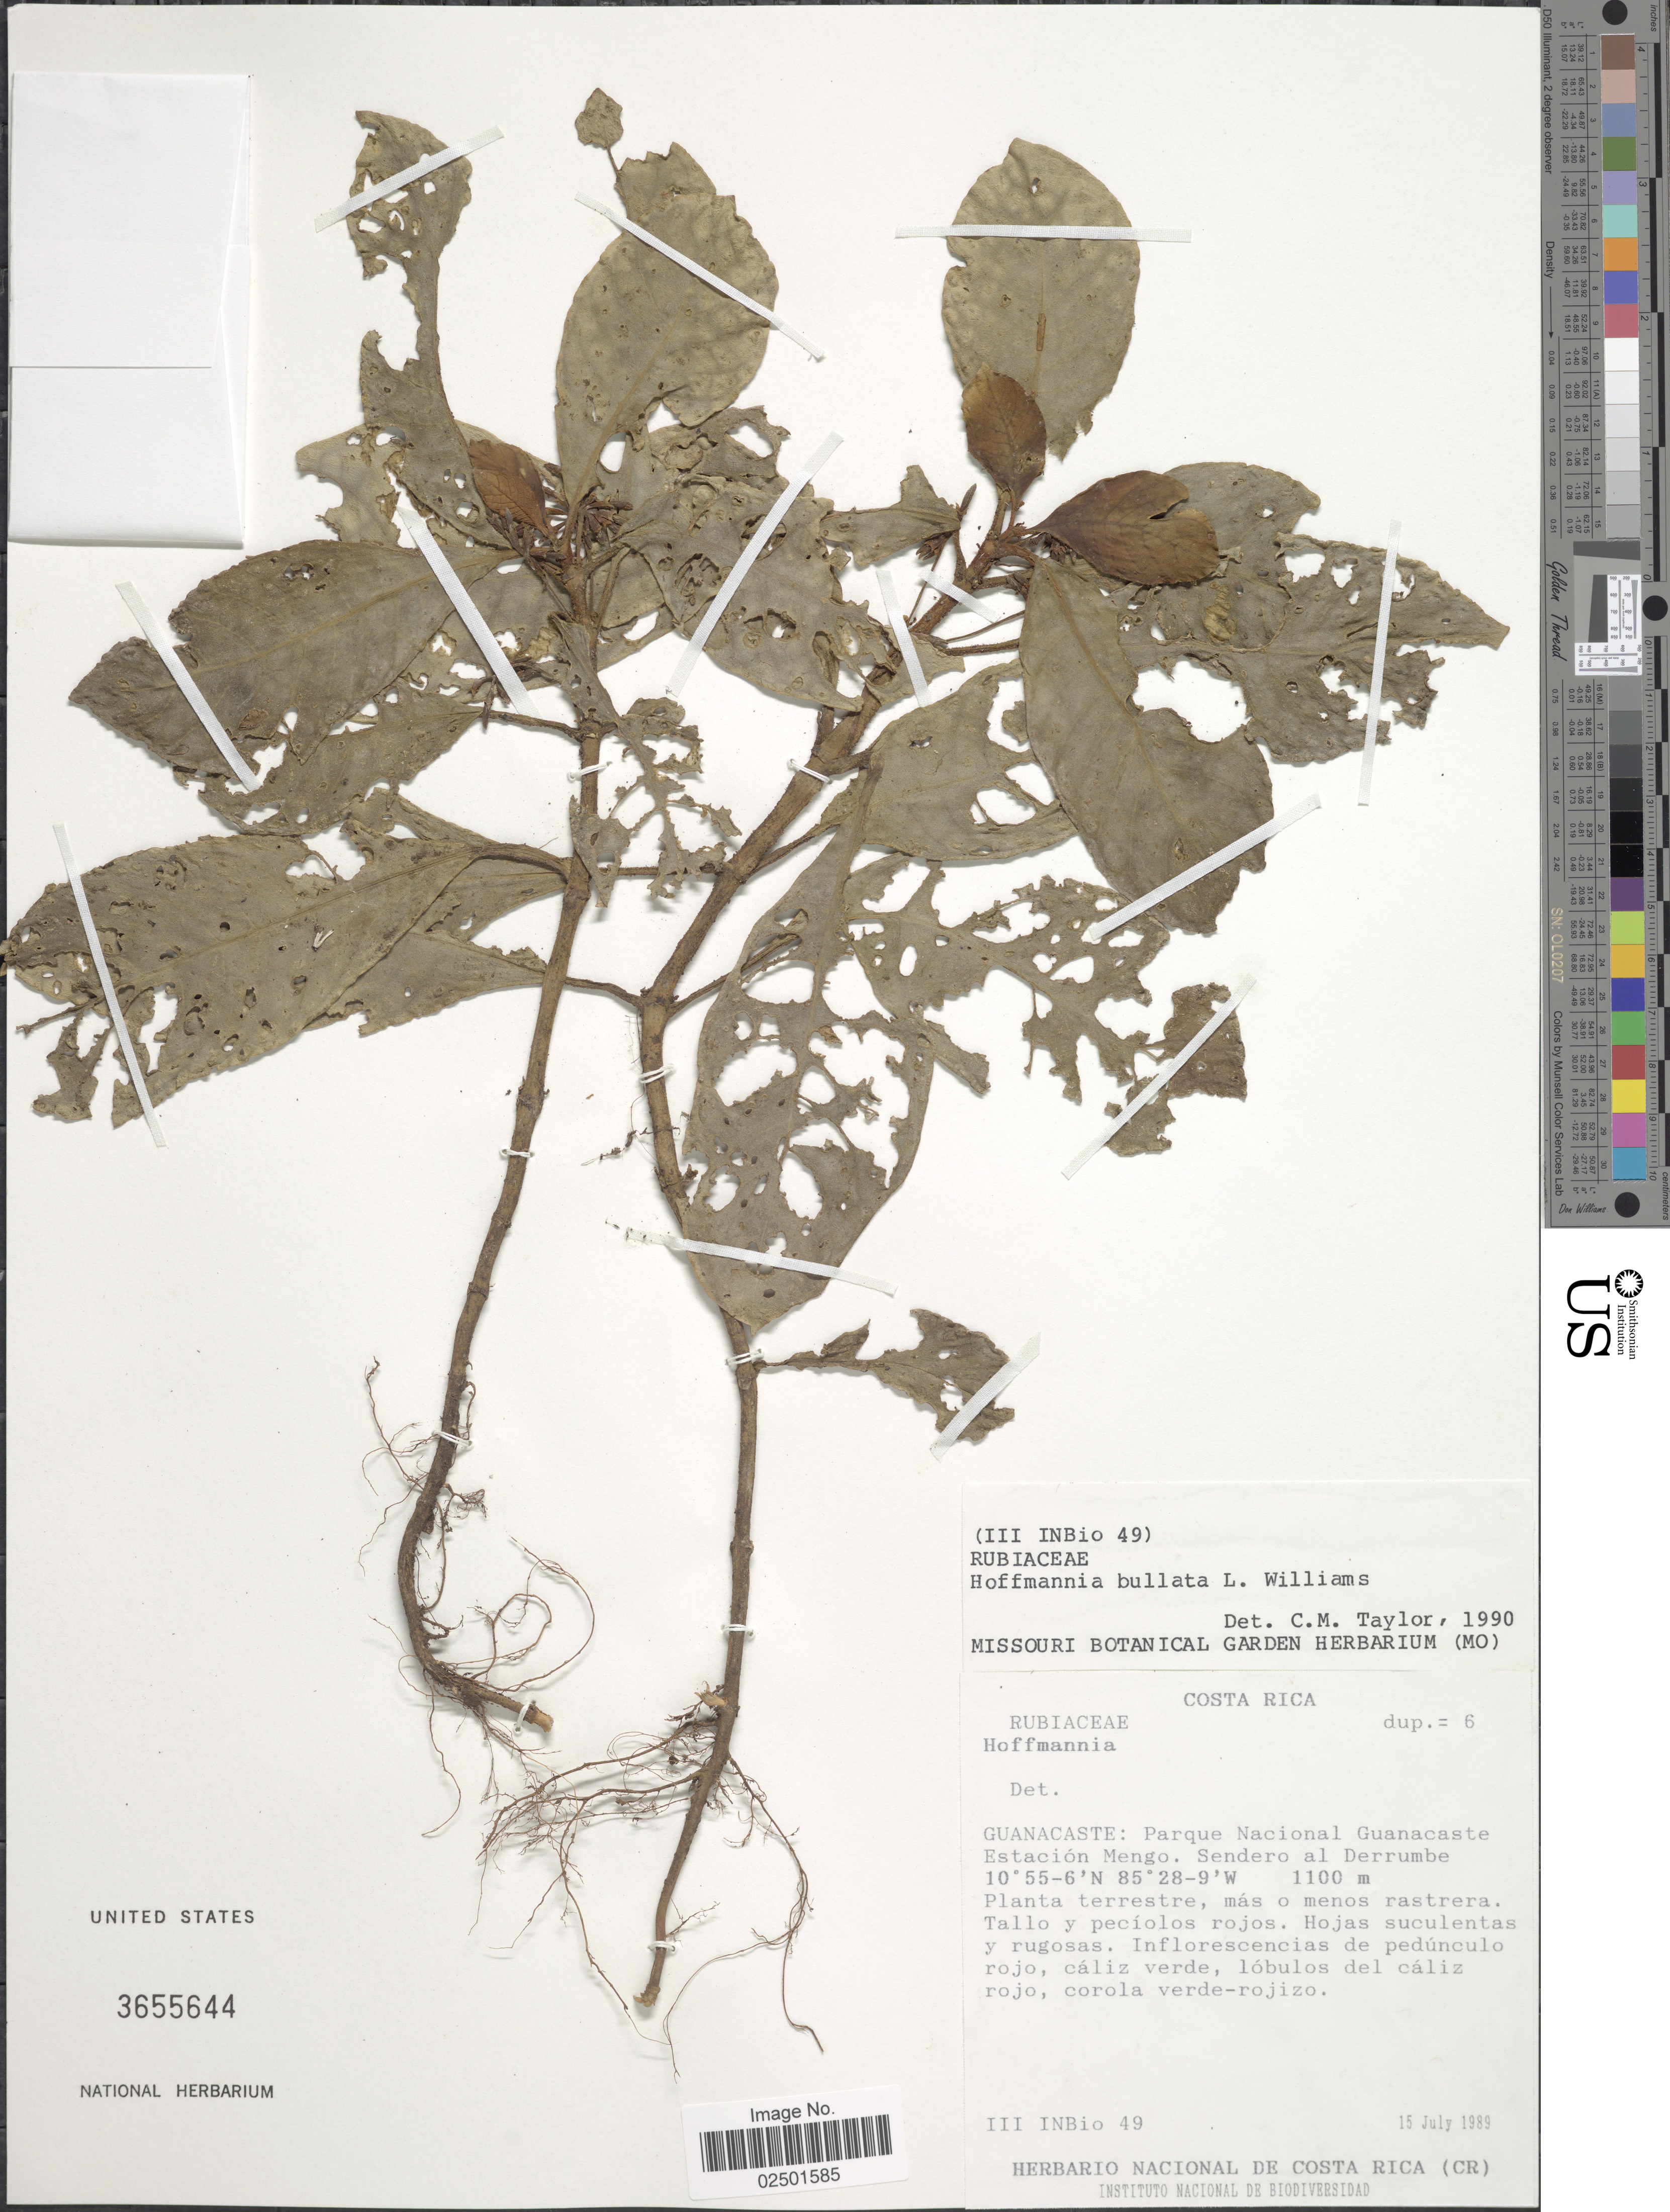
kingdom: Plantae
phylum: Tracheophyta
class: Magnoliopsida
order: Gentianales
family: Rubiaceae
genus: Hoffmannia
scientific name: Hoffmannia bullata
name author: L.O. Williams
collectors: Museo Nacional de Costa Rica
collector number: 49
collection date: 1989-07-15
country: Costa Rica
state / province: Guanacaste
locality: Parque Nacional Guanacaste Estación Mengo. Sendero al Deerumbe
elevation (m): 1100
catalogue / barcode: US 3655644